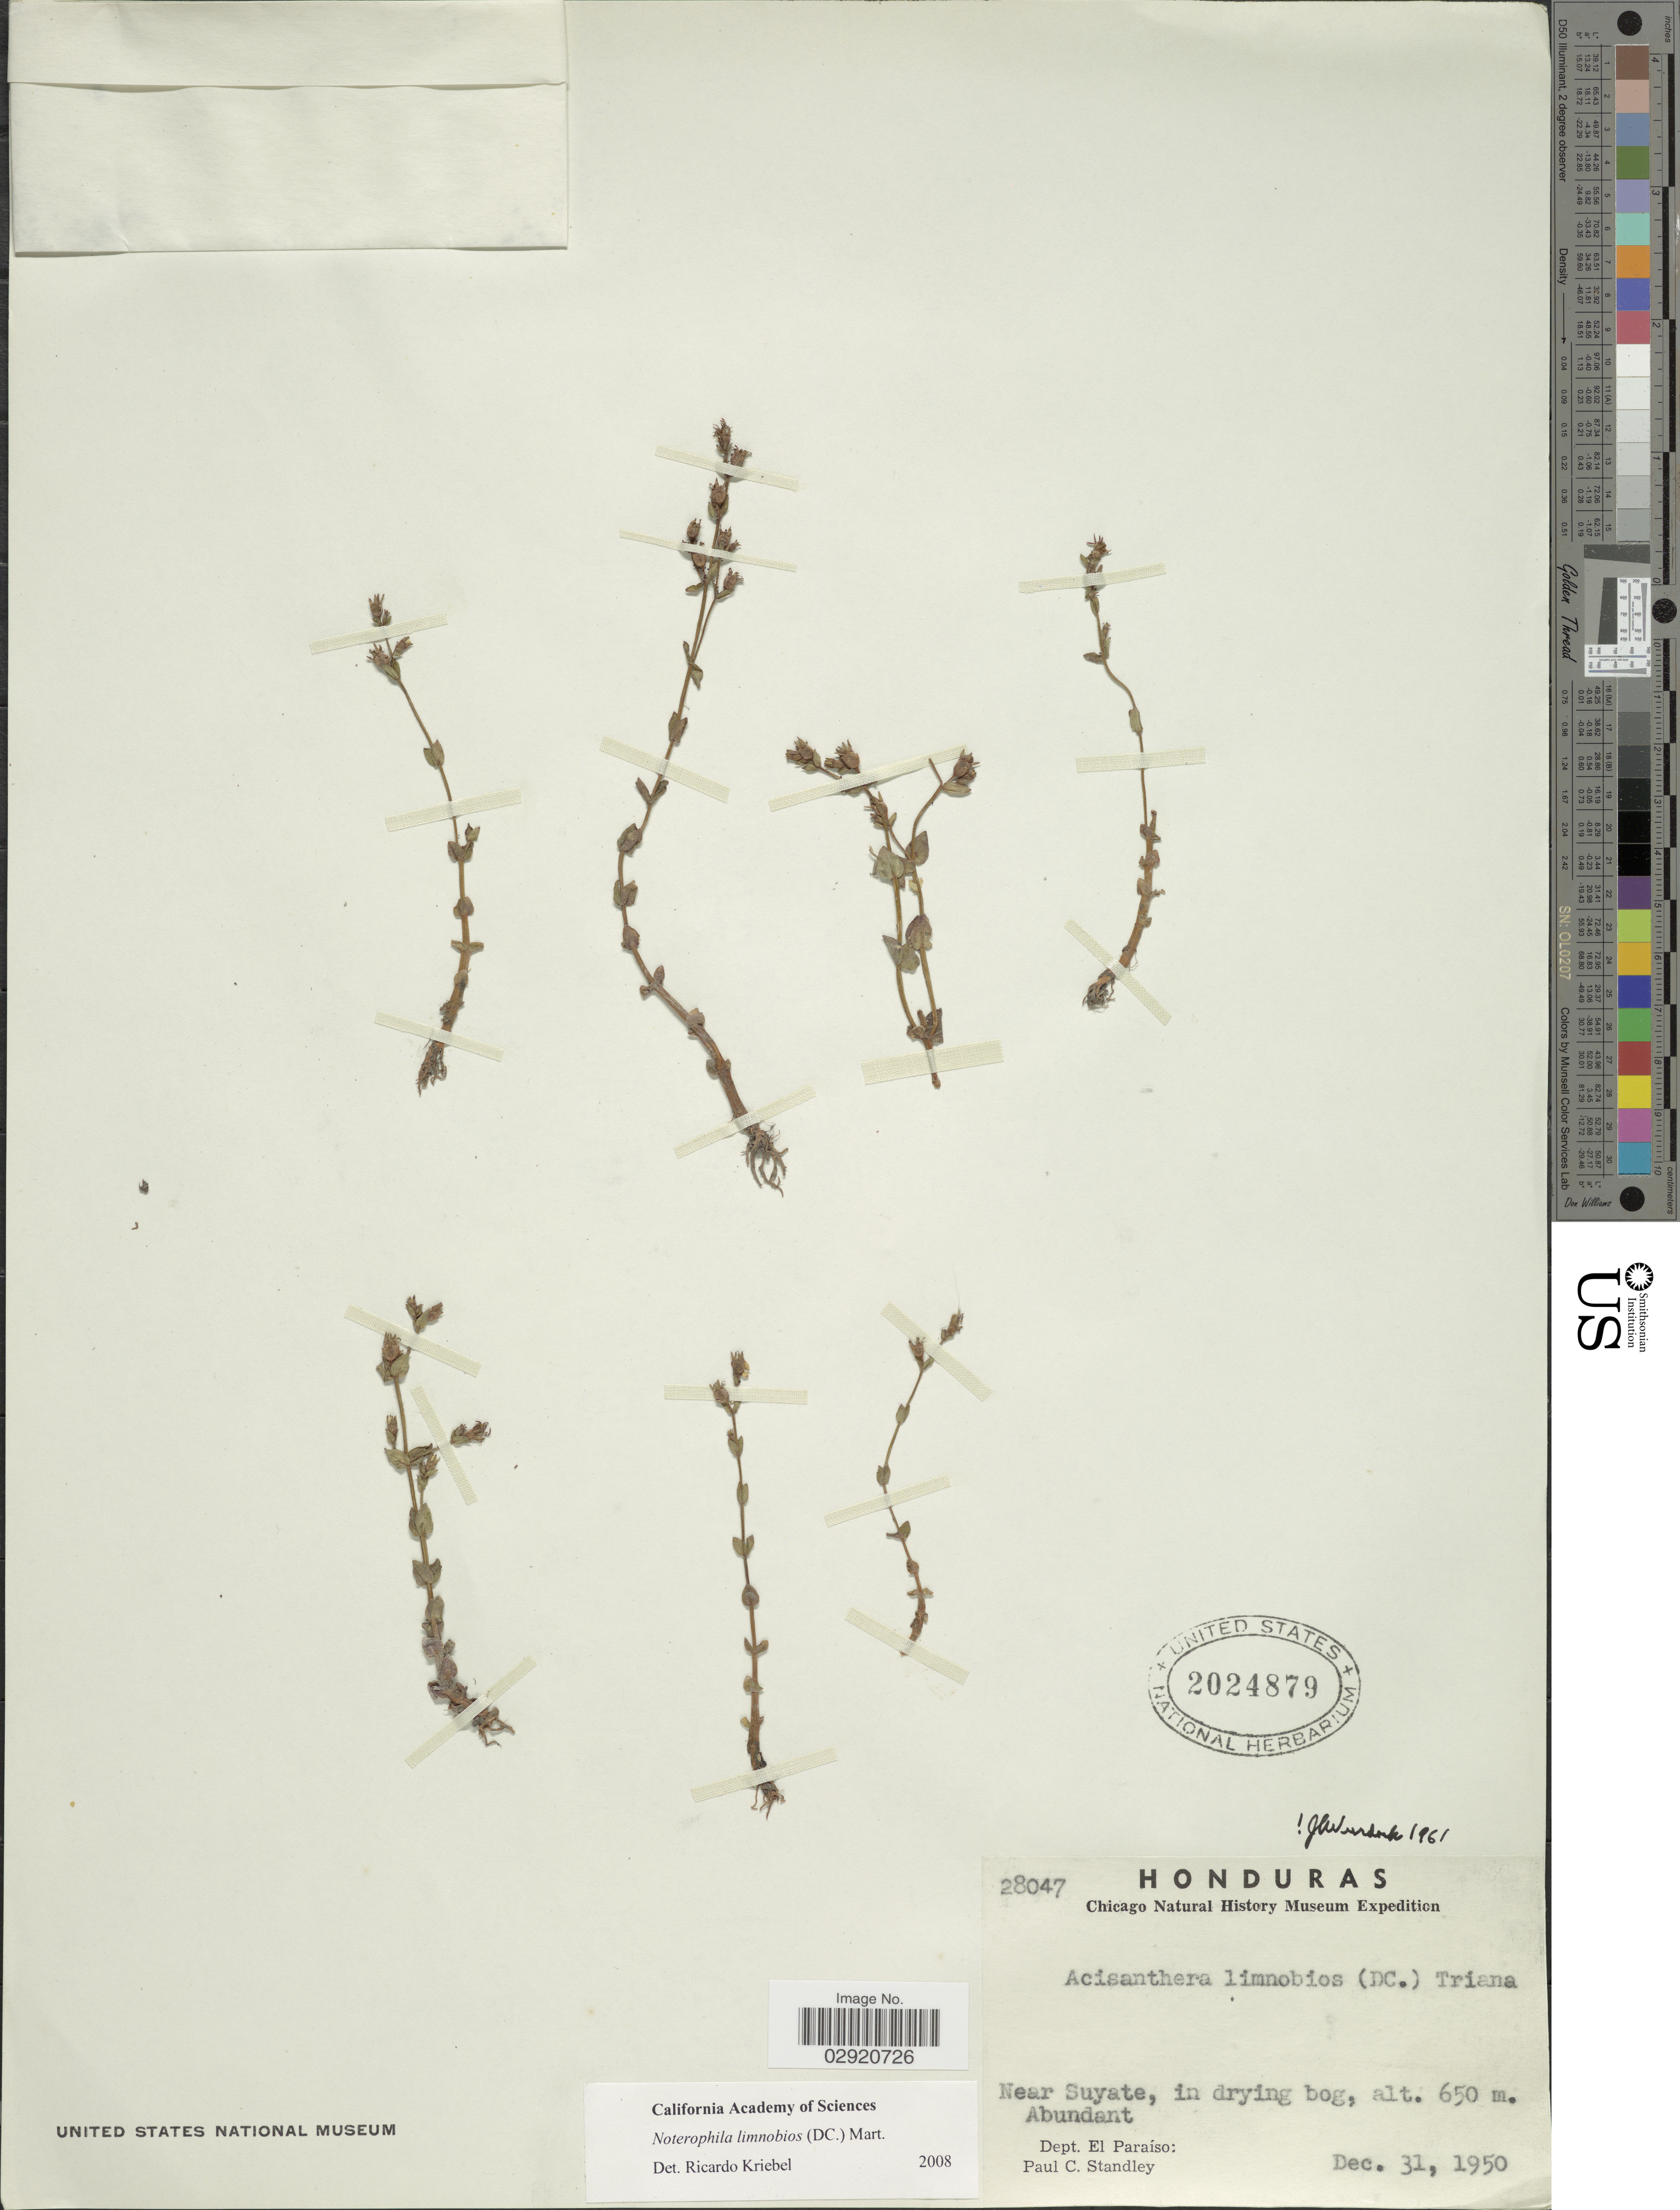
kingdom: Plantae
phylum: Tracheophyta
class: Magnoliopsida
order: Myrtales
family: Melastomataceae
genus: Noterophila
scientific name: Noterophila limnobios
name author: (DC.) Mart.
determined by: Kriebel, R.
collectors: P. C. Standley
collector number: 28047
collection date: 1950-12-31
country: Honduras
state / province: El Paraíso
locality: Near Suyate. Dept. El Paraíso.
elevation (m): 650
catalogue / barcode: US 2024879